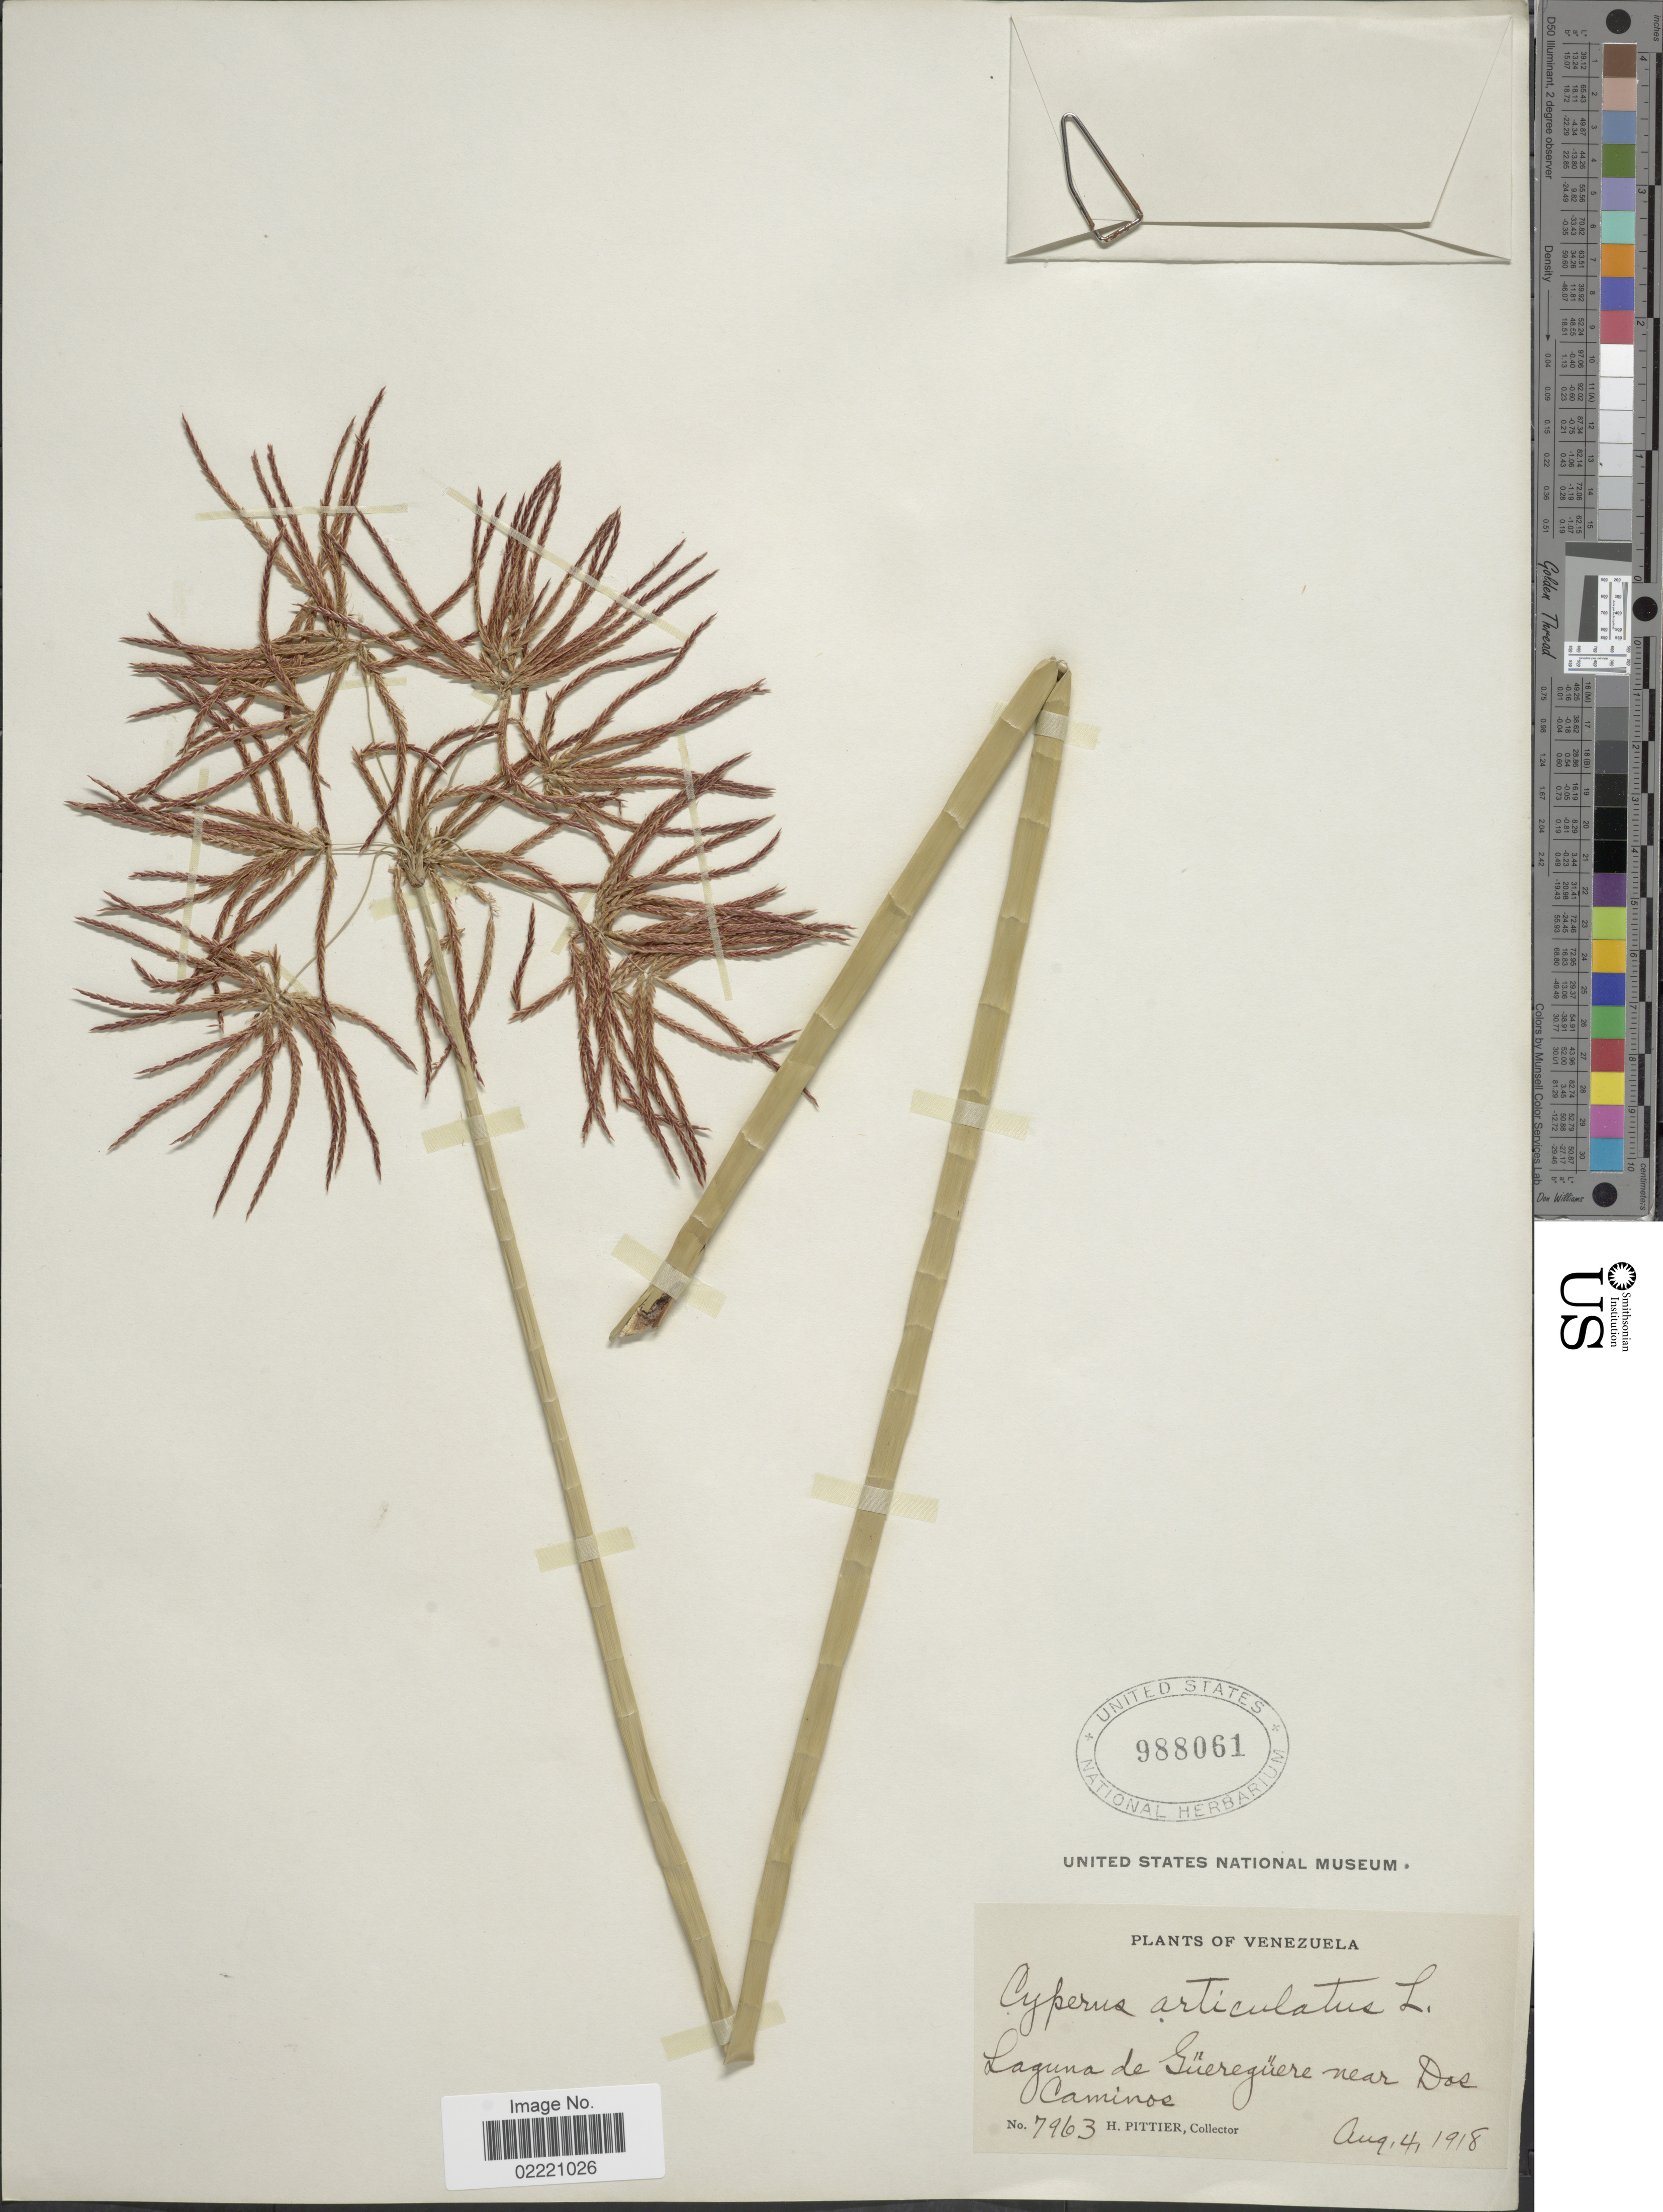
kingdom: Plantae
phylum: Tracheophyta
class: Liliopsida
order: Poales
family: Cyperaceae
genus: Cyperus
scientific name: Cyperus articulatus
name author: L.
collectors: H. F. Pittier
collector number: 7963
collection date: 1918-08-04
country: Venezuela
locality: Laguna de Güeregüere near Dos Caminos.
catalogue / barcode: US 988061